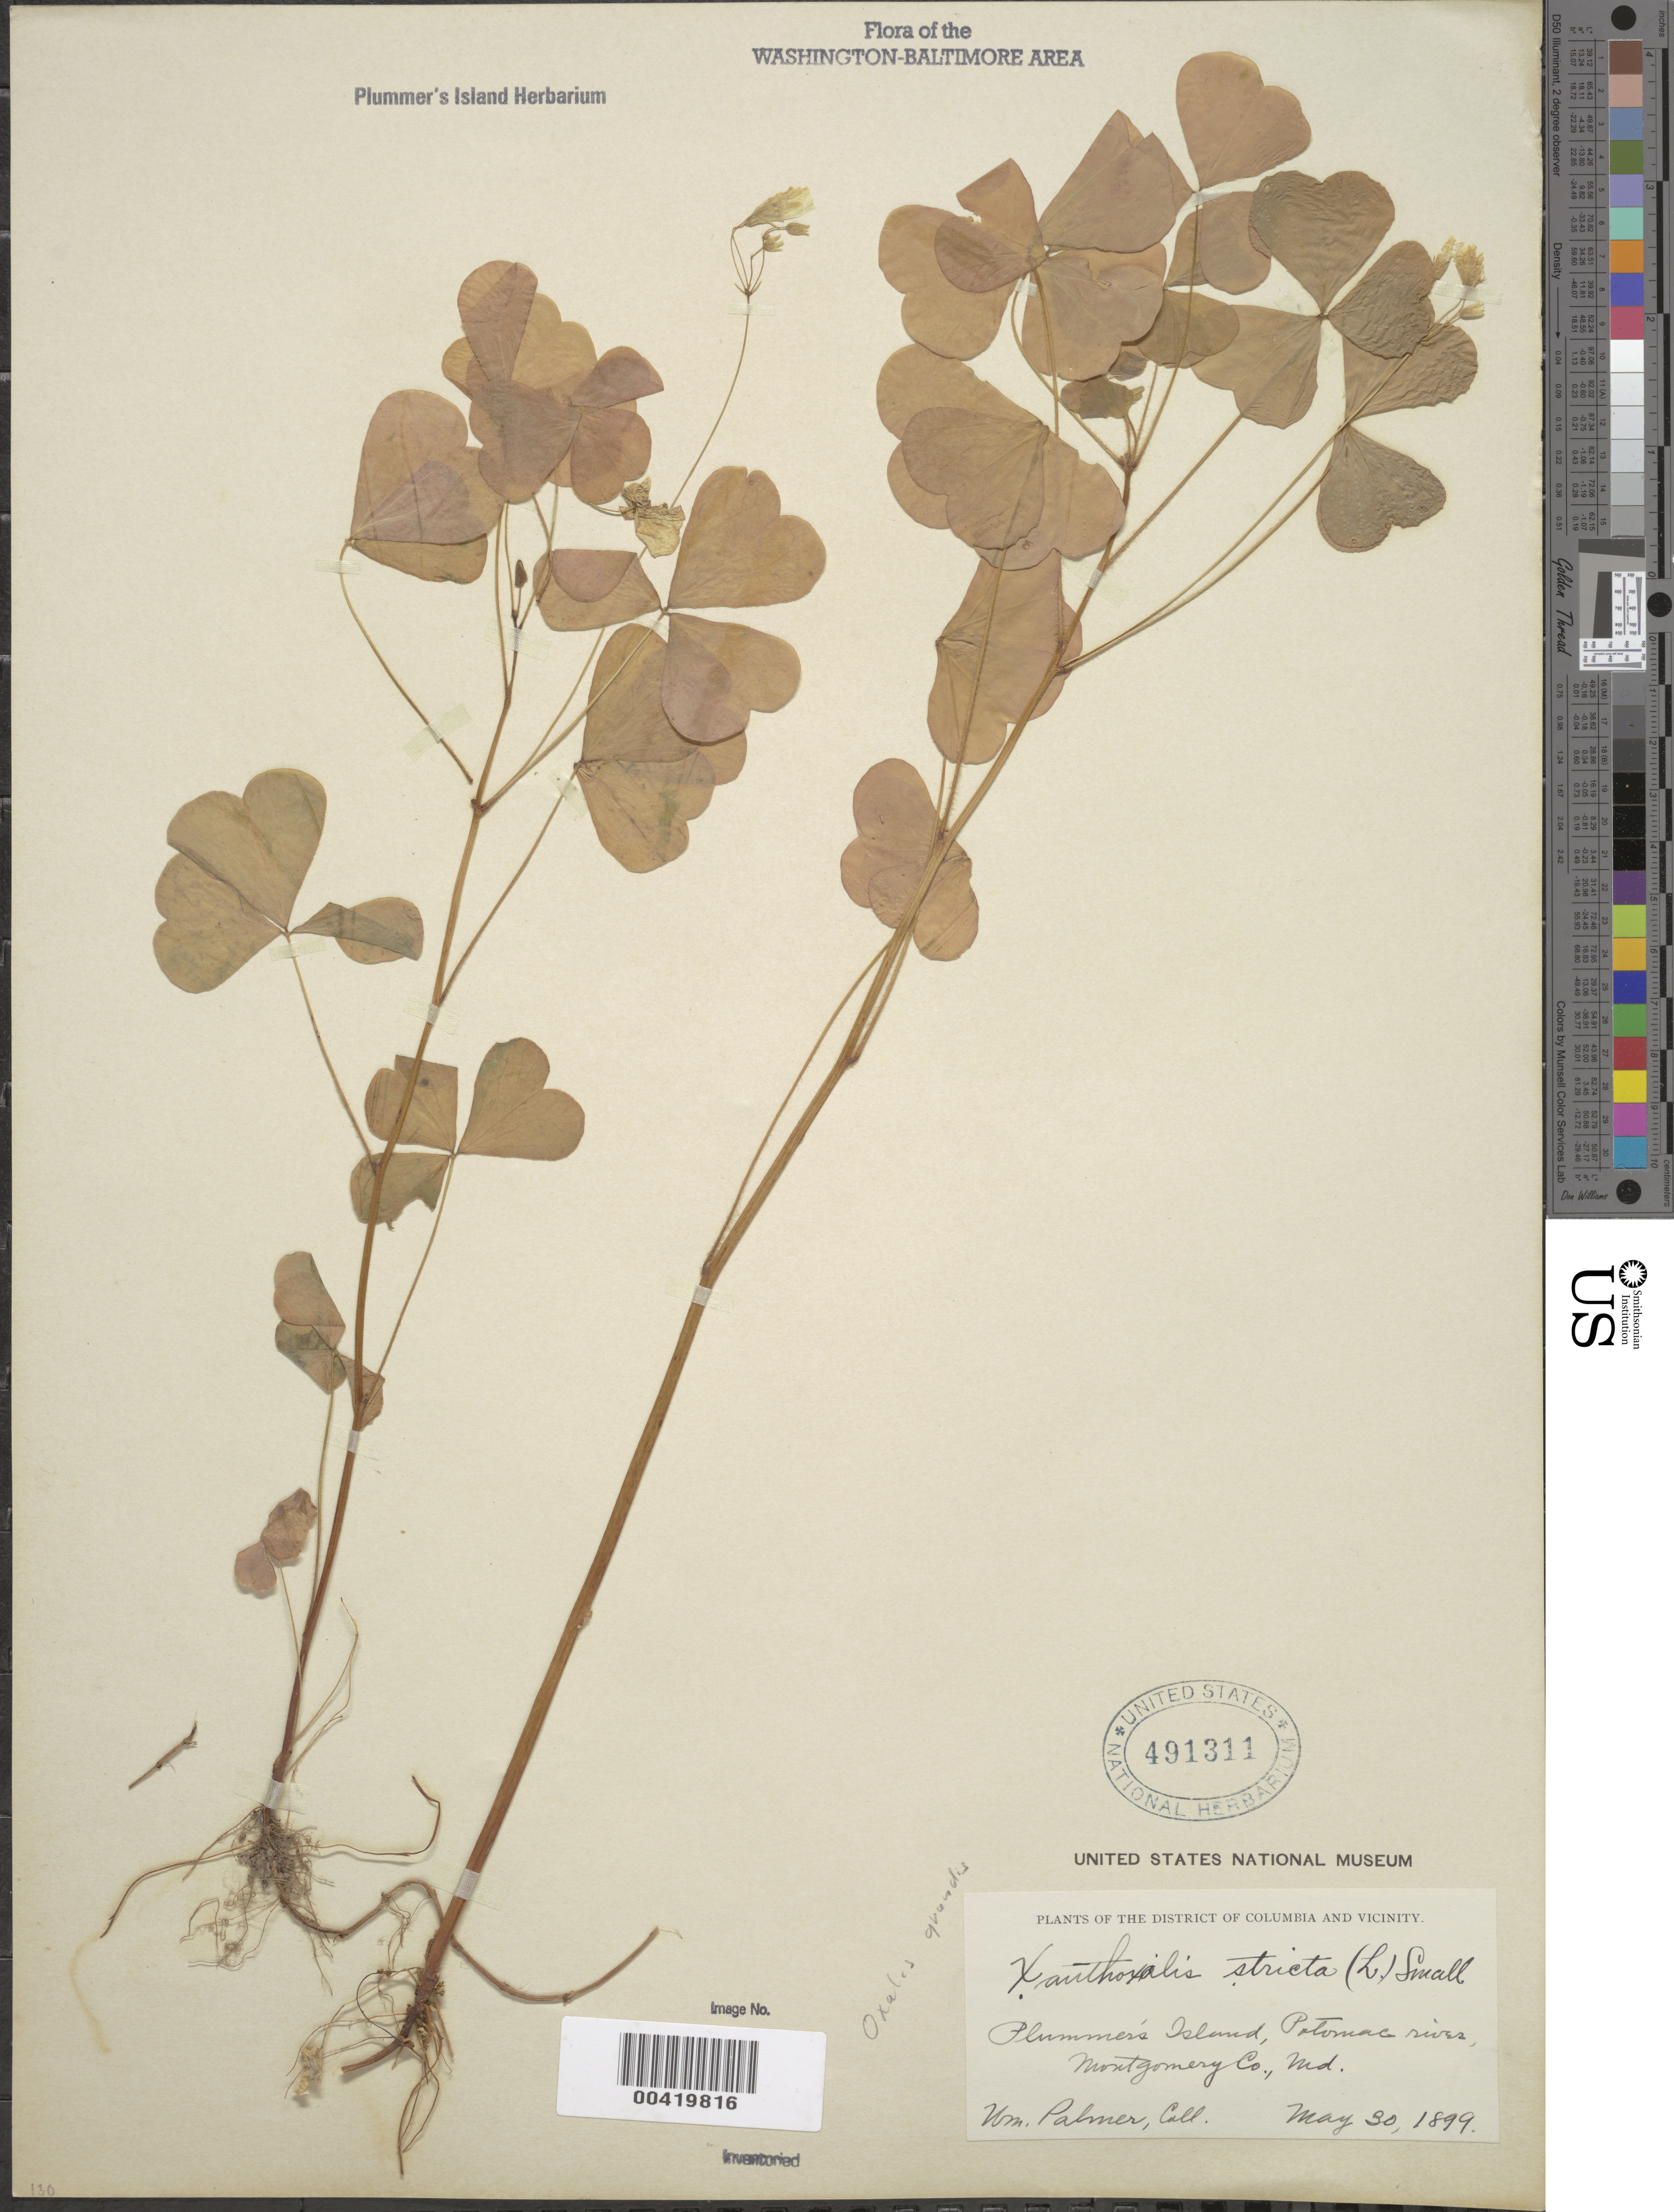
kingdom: Plantae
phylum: Tracheophyta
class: Magnoliopsida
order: Oxalidales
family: Oxalidaceae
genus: Oxalis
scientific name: Oxalis grandis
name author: Small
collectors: W. Palmer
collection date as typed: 30 May 1899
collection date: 1899-05-30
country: United States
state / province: Maryland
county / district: Montgomery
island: Plummers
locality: Plummer's Island C. & O. Canal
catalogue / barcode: US 491311